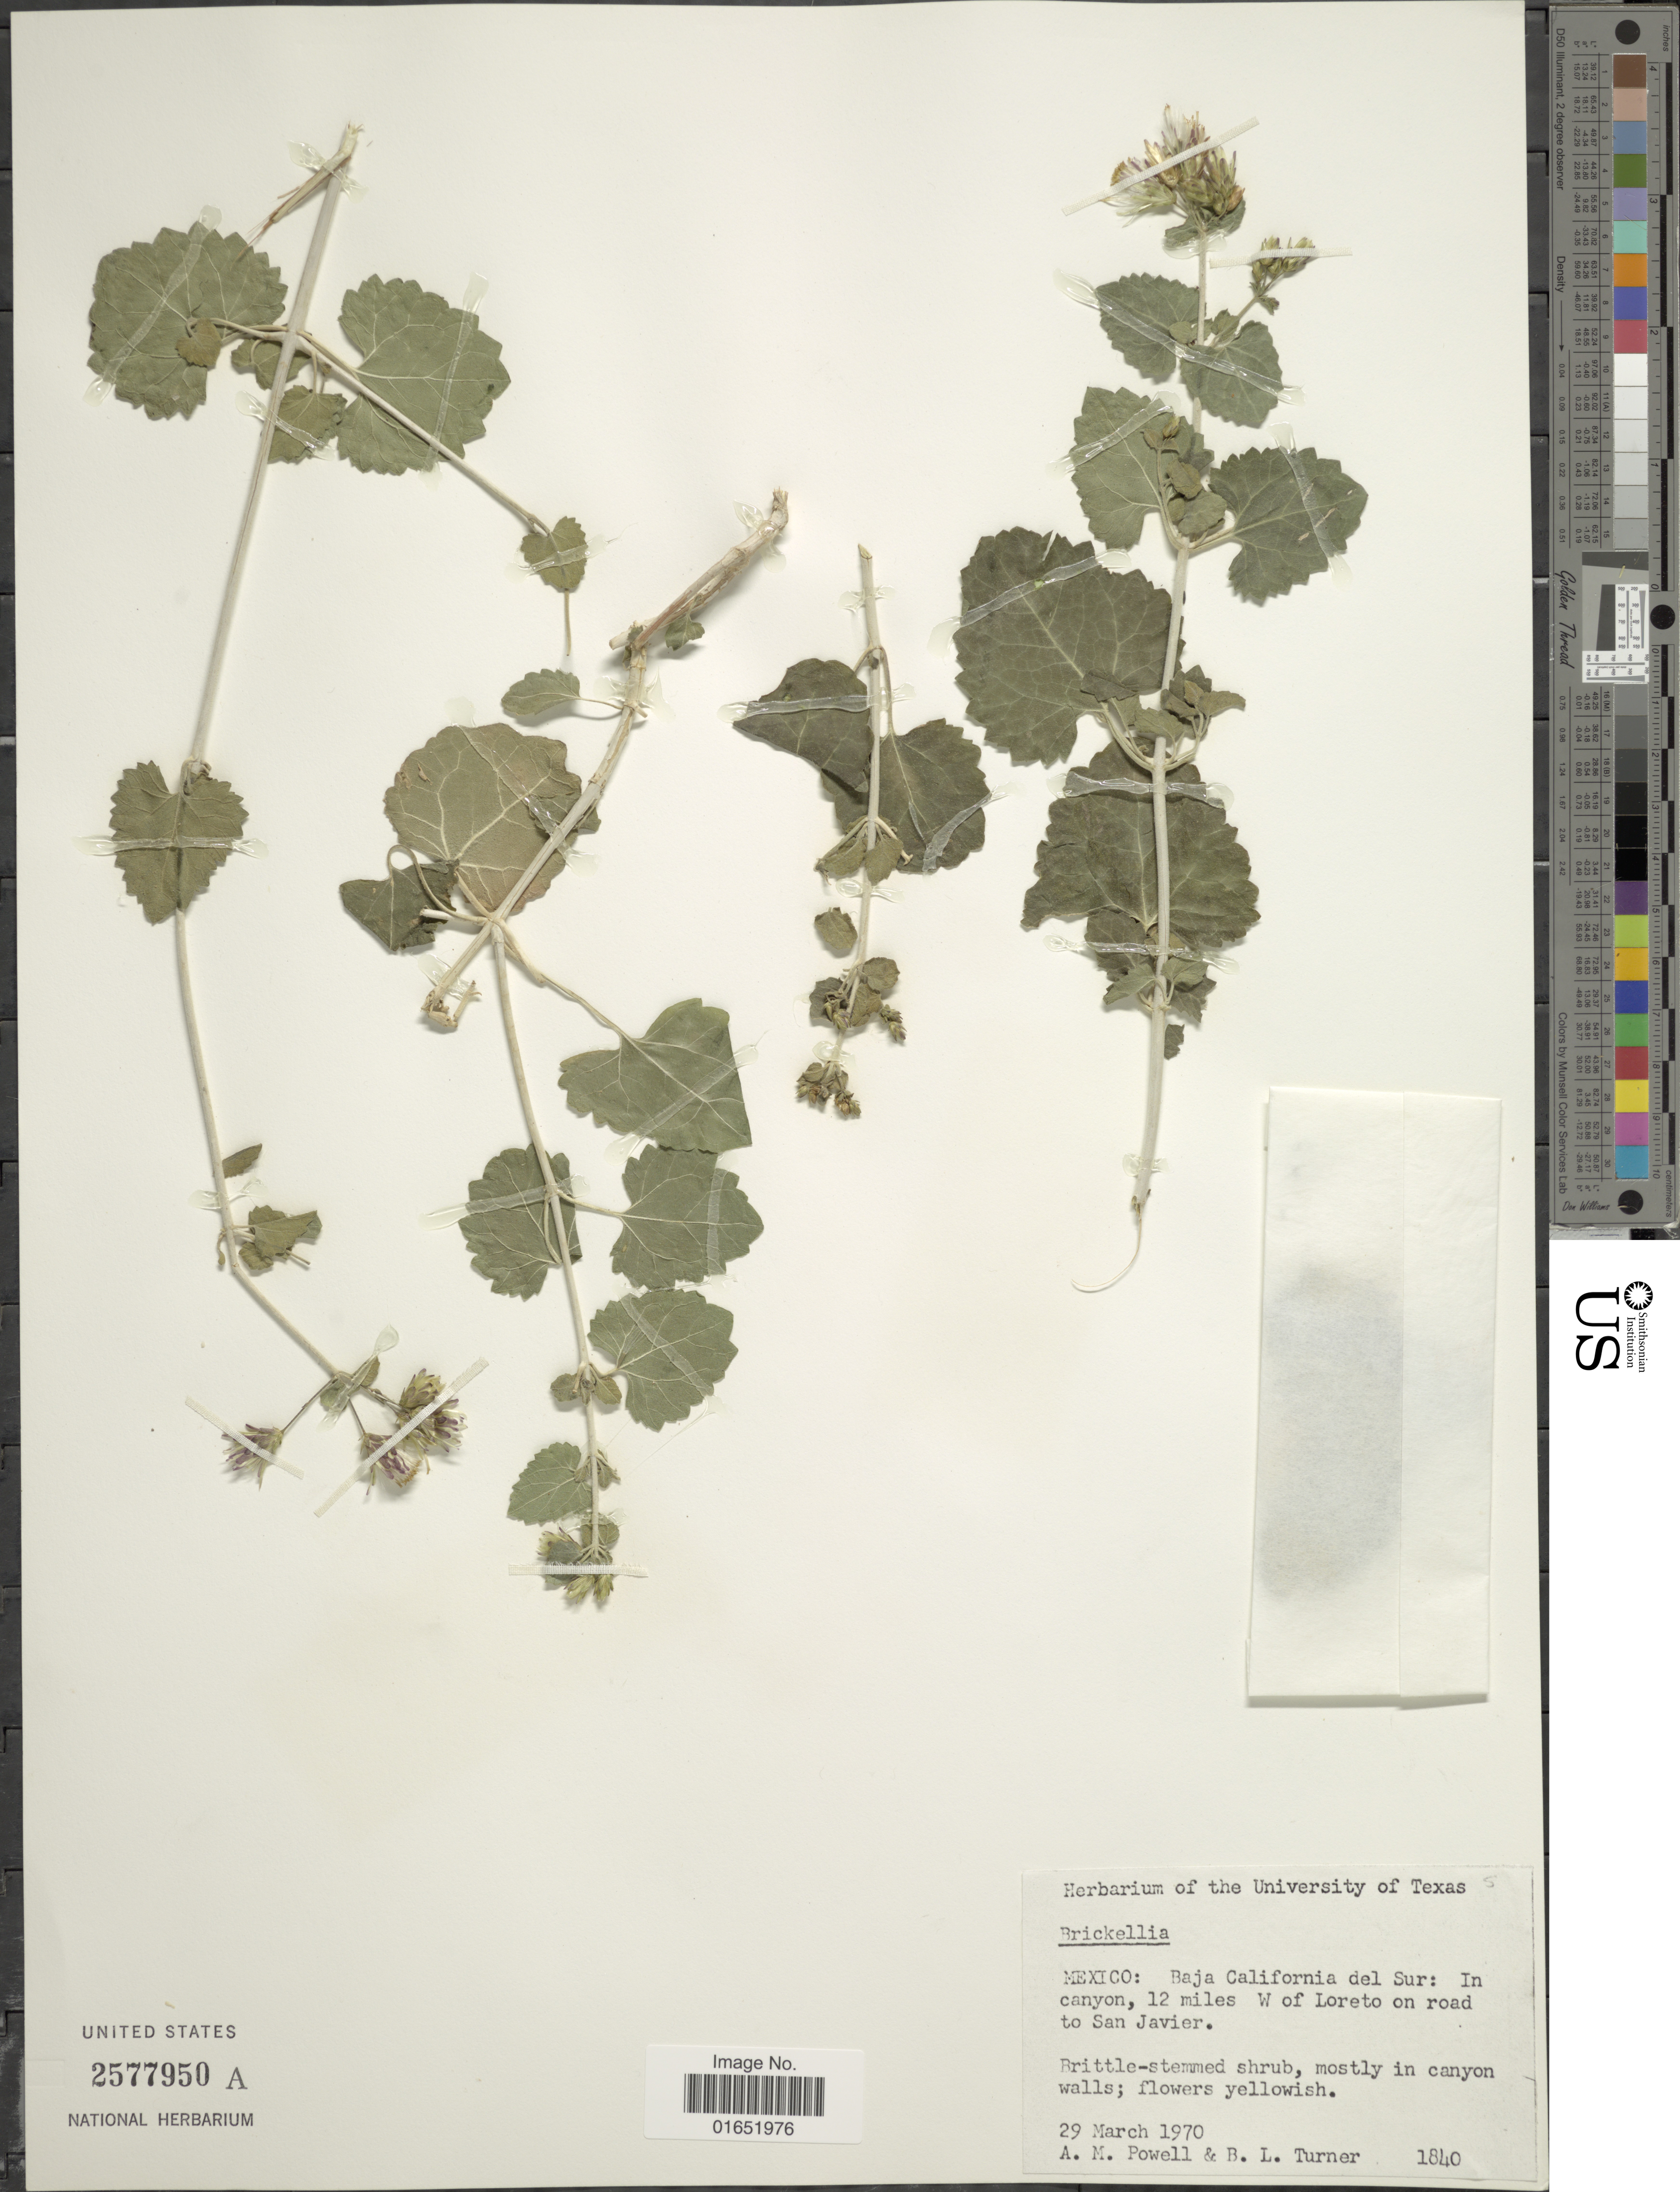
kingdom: Plantae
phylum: Tracheophyta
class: Magnoliopsida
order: Asterales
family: Asteraceae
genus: Brickellia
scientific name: Brickellia macromera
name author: B.L. Rob.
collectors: A. M. Powell & B. L. Turner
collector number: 1840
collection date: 1970-03-29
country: Mexico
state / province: Baja California Sur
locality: Baja California del Sur: In canyon, 12 miles W of Loreto on road to San Javier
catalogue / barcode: US 2577950A